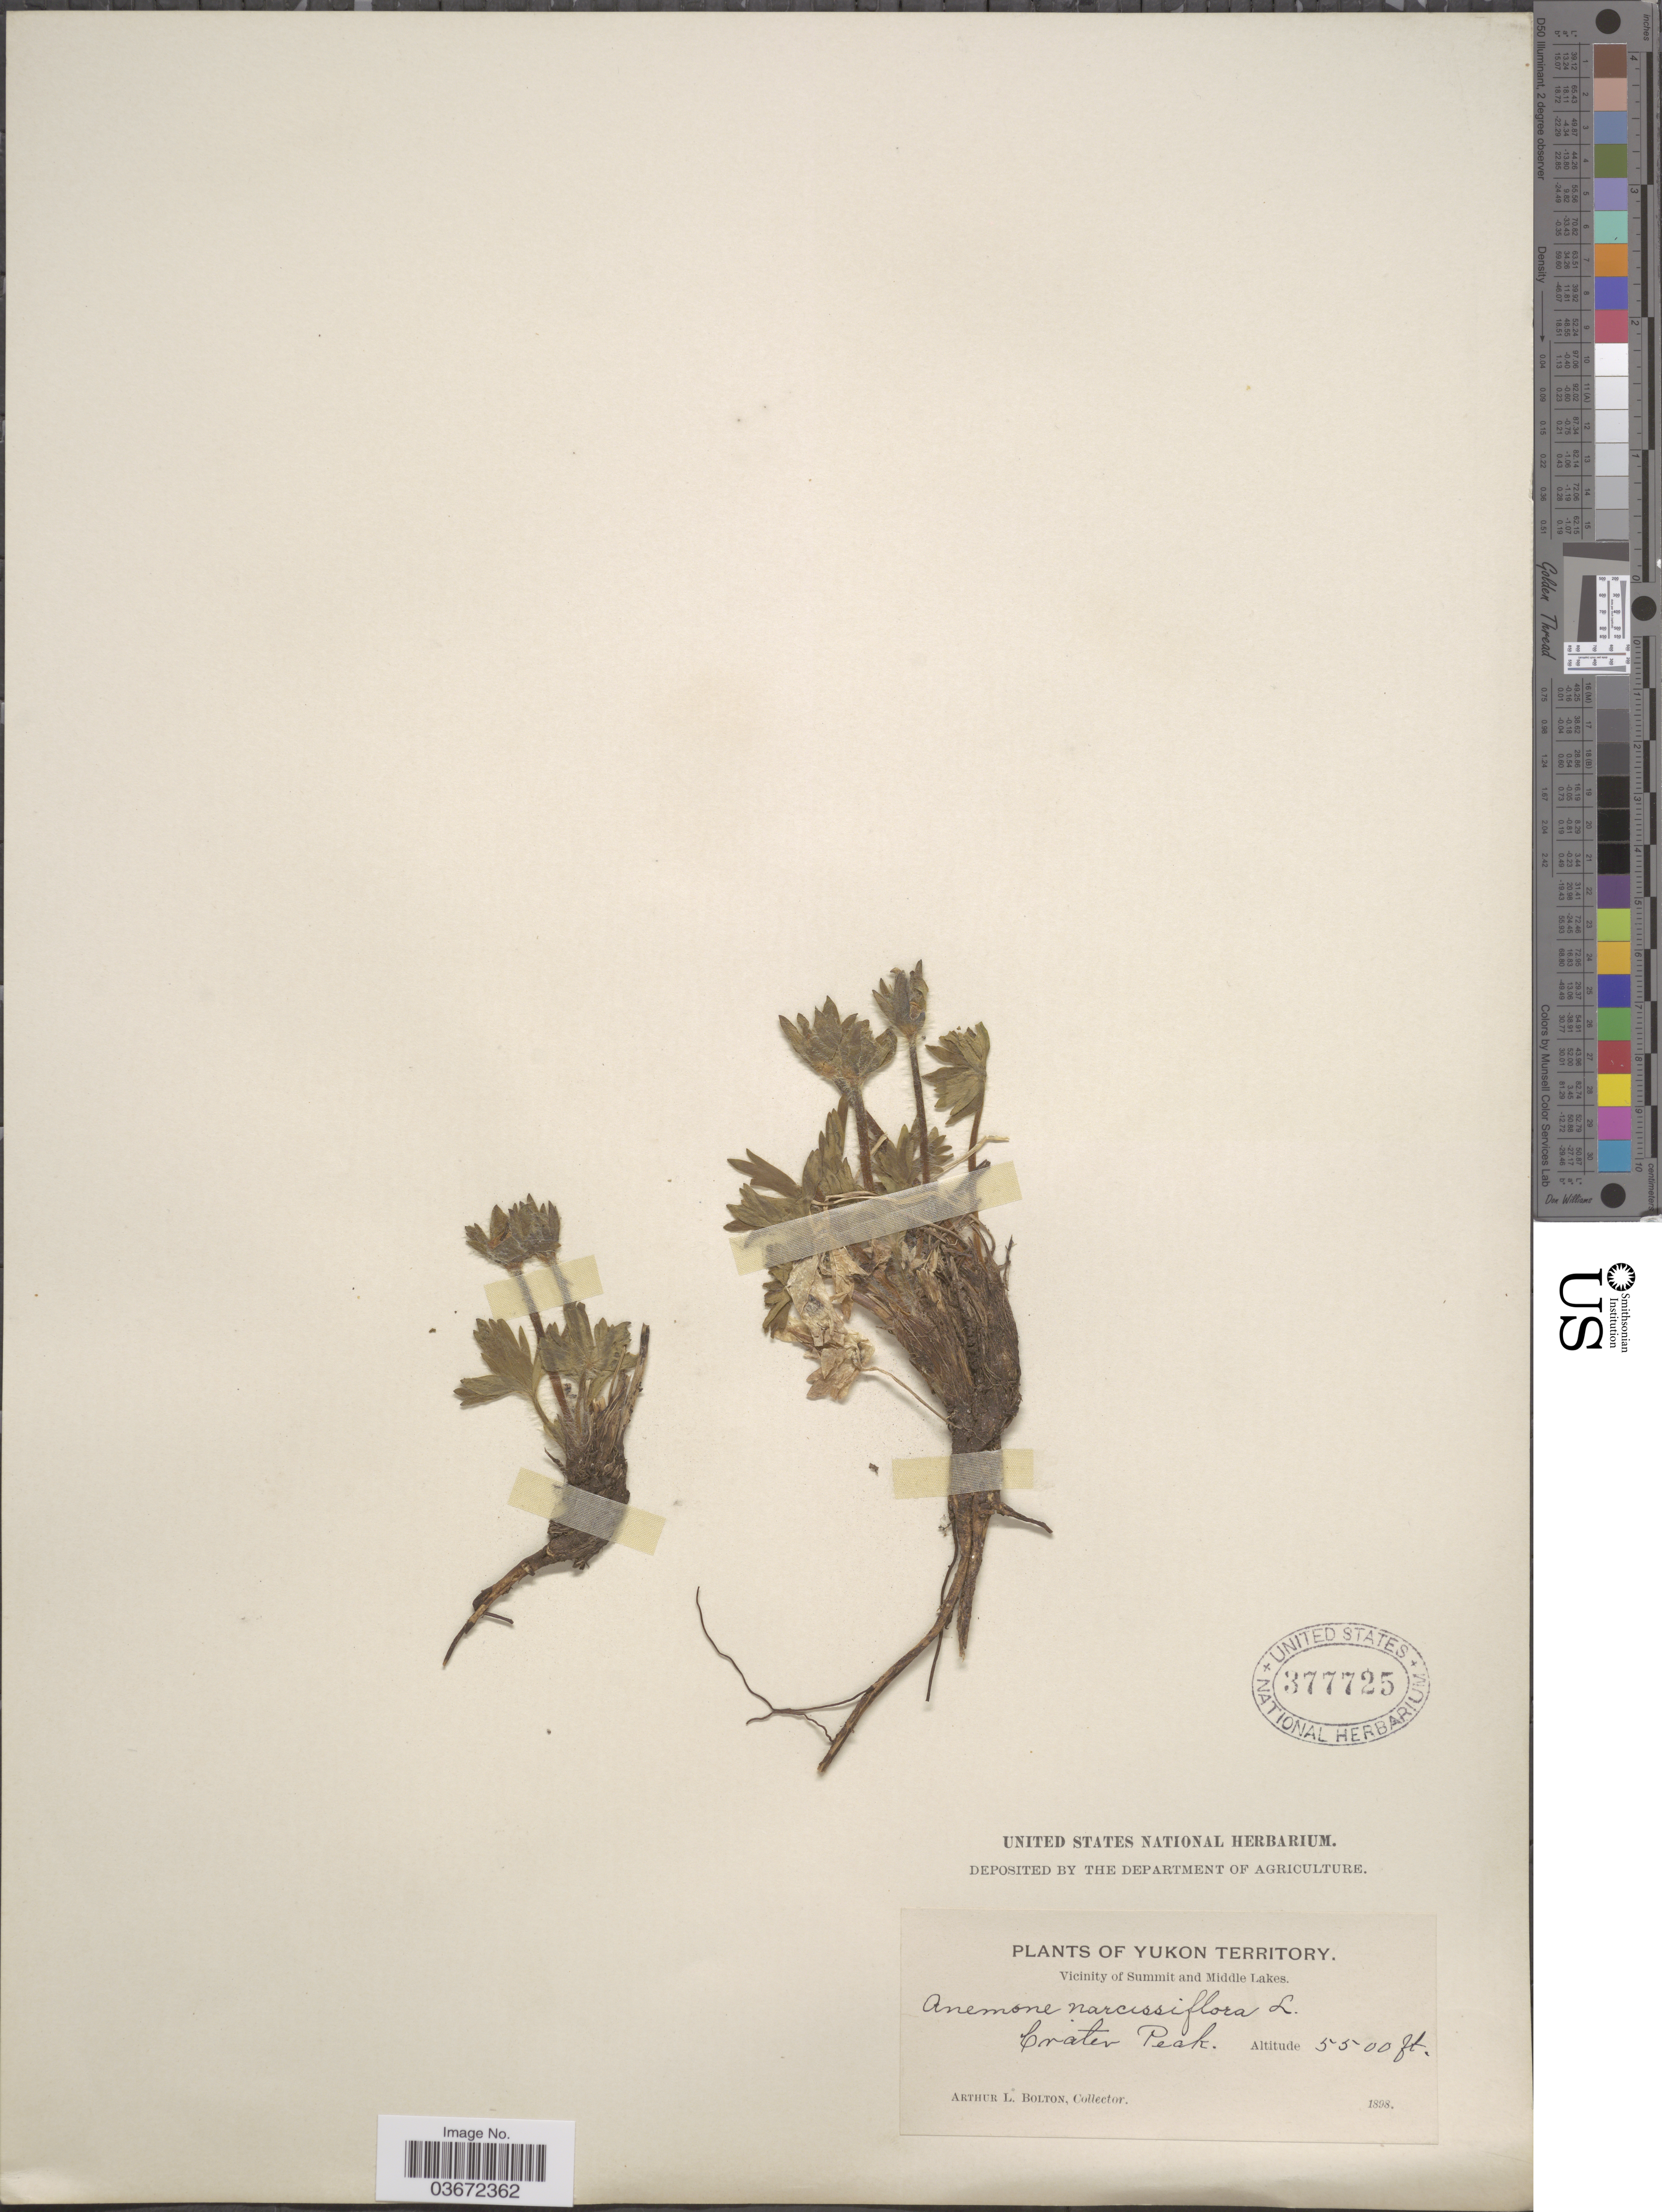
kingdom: Plantae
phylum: Tracheophyta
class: Magnoliopsida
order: Ranunculales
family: Ranunculaceae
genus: Anemone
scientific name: Anemone narcissiflora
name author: L.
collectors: A. Bolton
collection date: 1898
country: Canada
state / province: Yukon Territory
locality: Vicinity of Summit and Middle Lakes. Crater Peak.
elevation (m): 1676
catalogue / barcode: US 377725